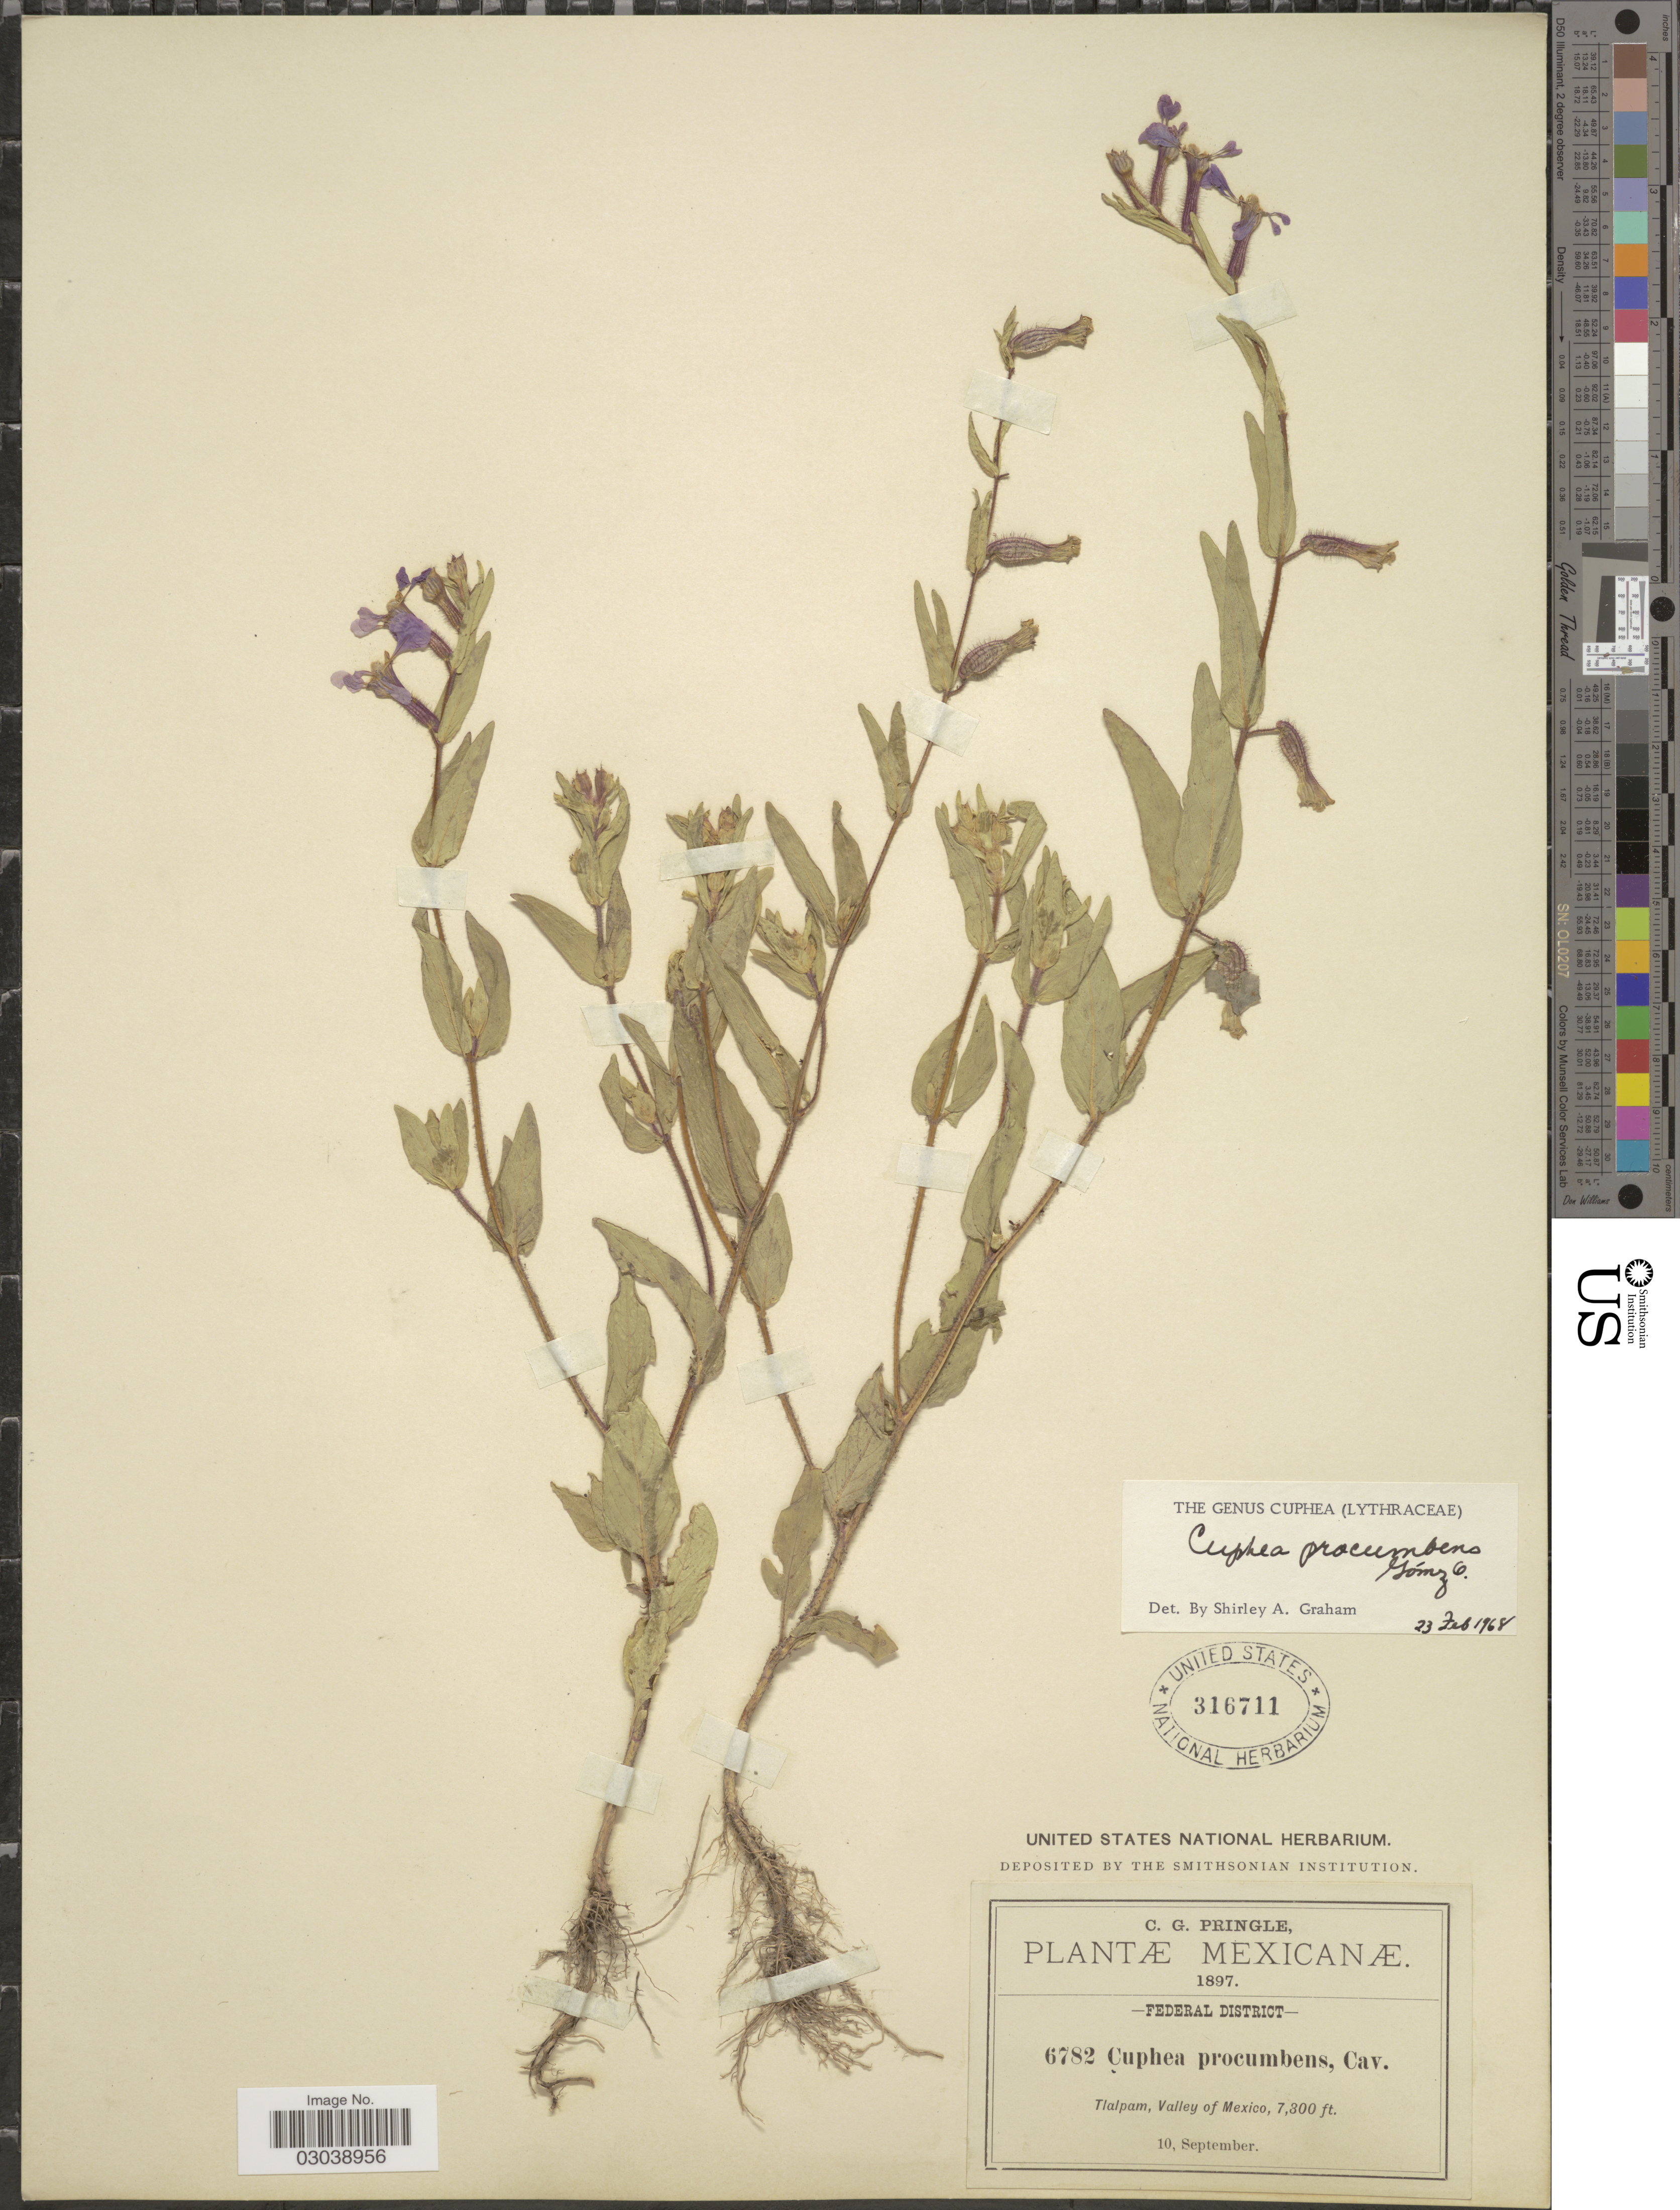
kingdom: Plantae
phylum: Tracheophyta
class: Magnoliopsida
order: Myrtales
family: Lythraceae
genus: Cuphea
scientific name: Cuphea procumbens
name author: L.D. Gómez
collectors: C. G. Pringle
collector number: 6782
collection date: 1897-09-10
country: Mexico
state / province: Distrito Federal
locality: Federal District, Tlalpam, Valley of Mexico.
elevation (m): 2225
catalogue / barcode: US 316711